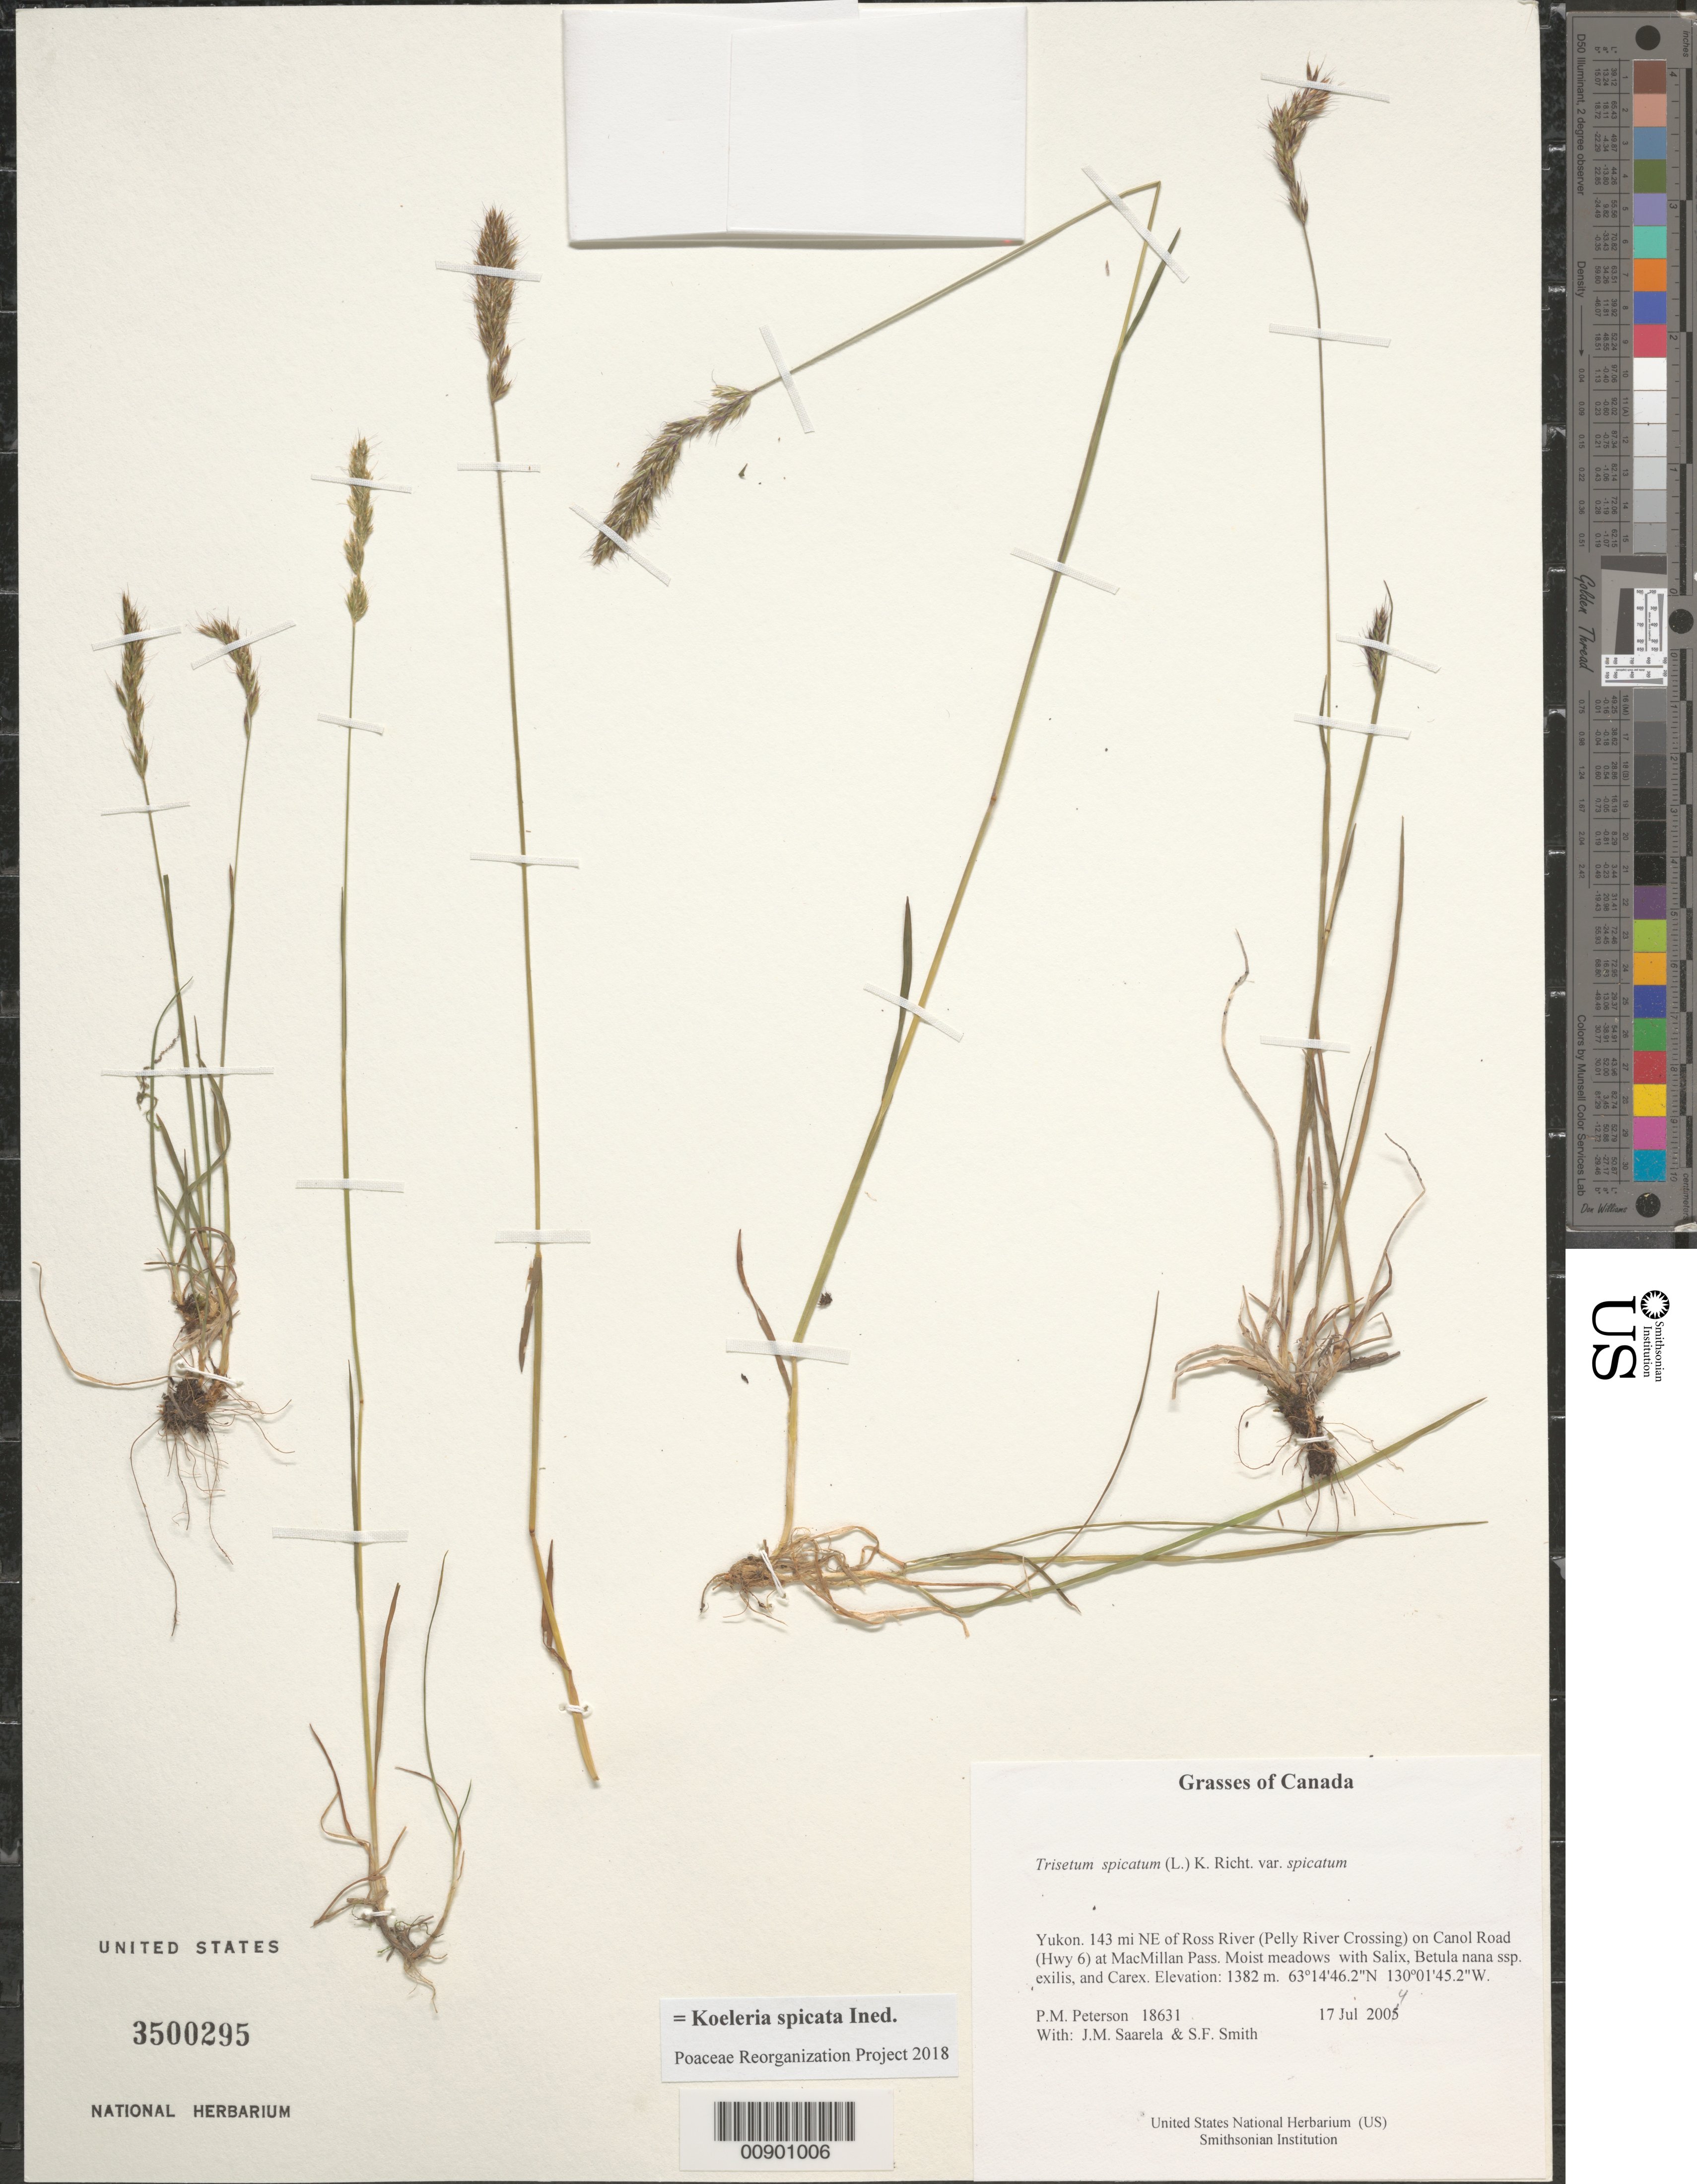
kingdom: Plantae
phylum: Tracheophyta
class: Liliopsida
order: Poales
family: Poaceae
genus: Koeleria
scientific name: Koeleria spicata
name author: (L.) Barberá et al.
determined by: Poaceae Reorganization Project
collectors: P. M. Peterson, J. Saarela & S.F. Smith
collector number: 18631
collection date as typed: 17 Jul 2004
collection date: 2004-07-17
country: Canada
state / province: Yukon Territory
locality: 143 mi NE of Ross River (Pelly River Crossing) on Canol Road (Hwy 6) at MacMillan Pass. Moist meadows with Salix, Betula nana ssp. exilis, and Carex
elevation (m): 1382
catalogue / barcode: US 3500295